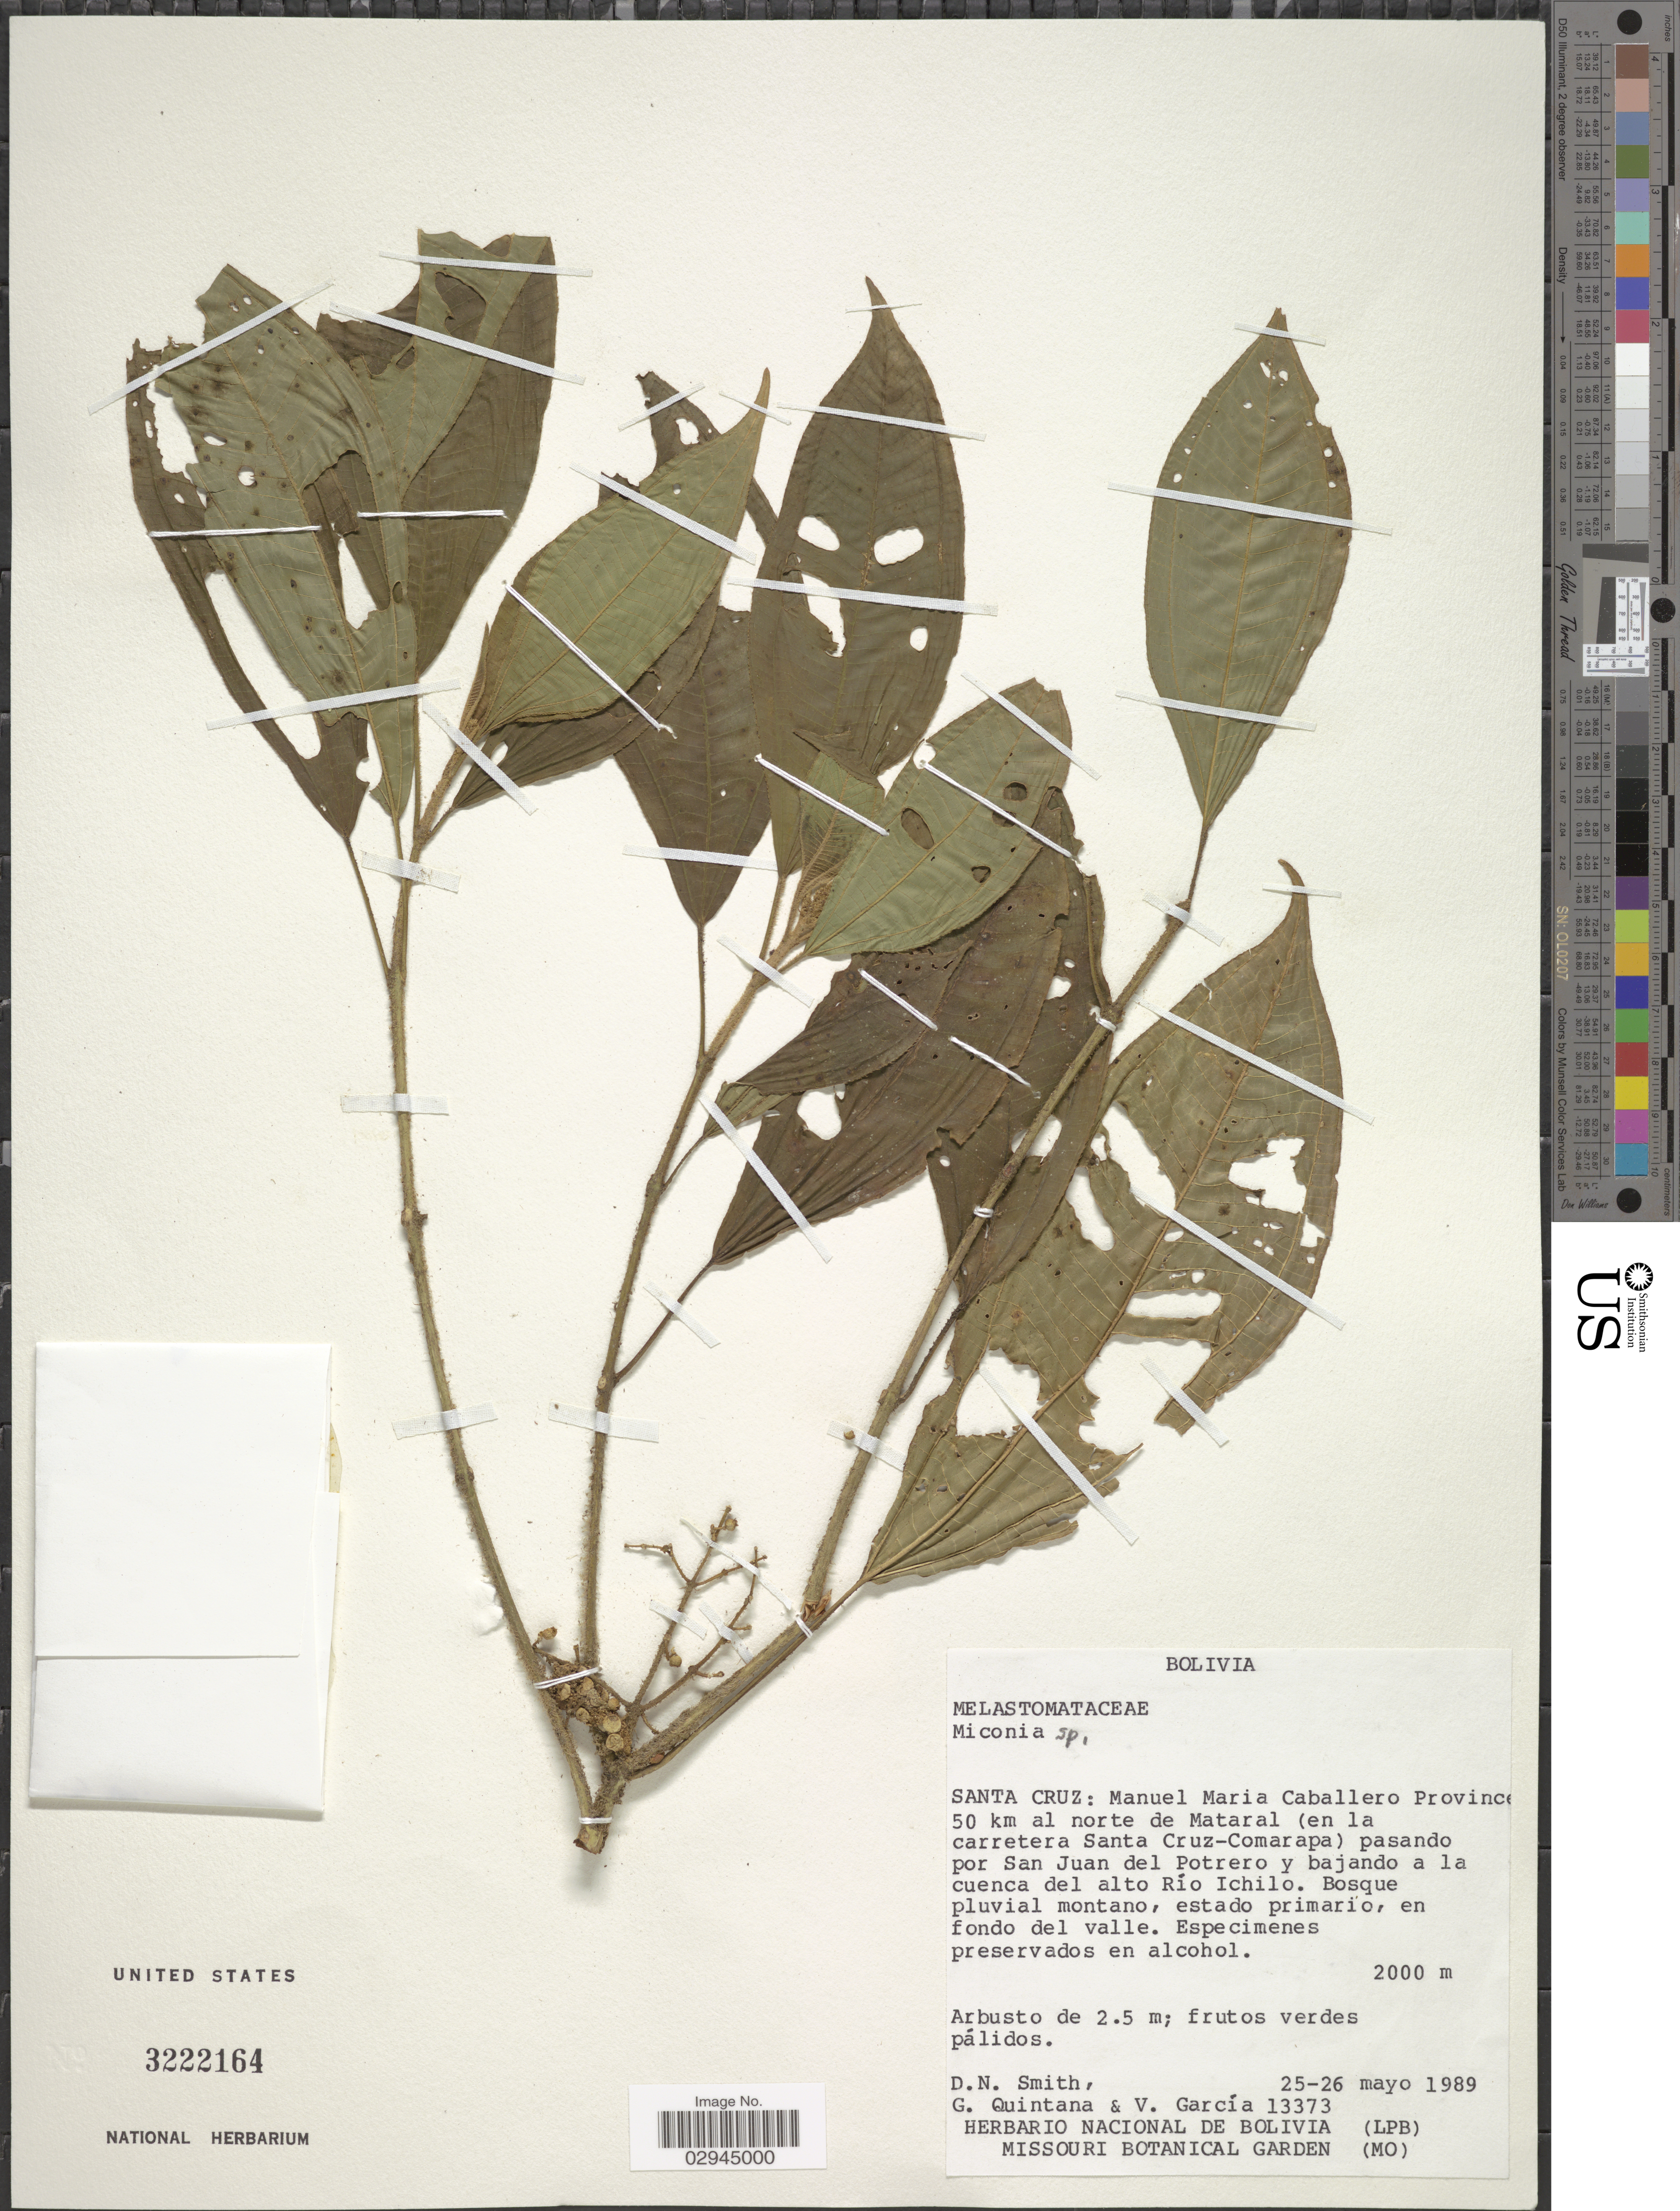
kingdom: Plantae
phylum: Tracheophyta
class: Magnoliopsida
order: Myrtales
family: Melastomataceae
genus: Miconia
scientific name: Miconia sp.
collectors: D. Smith, G. Quintana & V. Garcia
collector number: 13373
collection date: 1989-05-25/1989-05-26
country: Bolivia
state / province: Santa Cruz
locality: Manuel Maria Caballero Province. 50 km al norte de Mataral (en la carretera Santa Cruz-Comarapa) pasando por San Juan del Potrero y bajando al cuenca del alto Río Ichilo.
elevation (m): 2000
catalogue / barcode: US 3222164